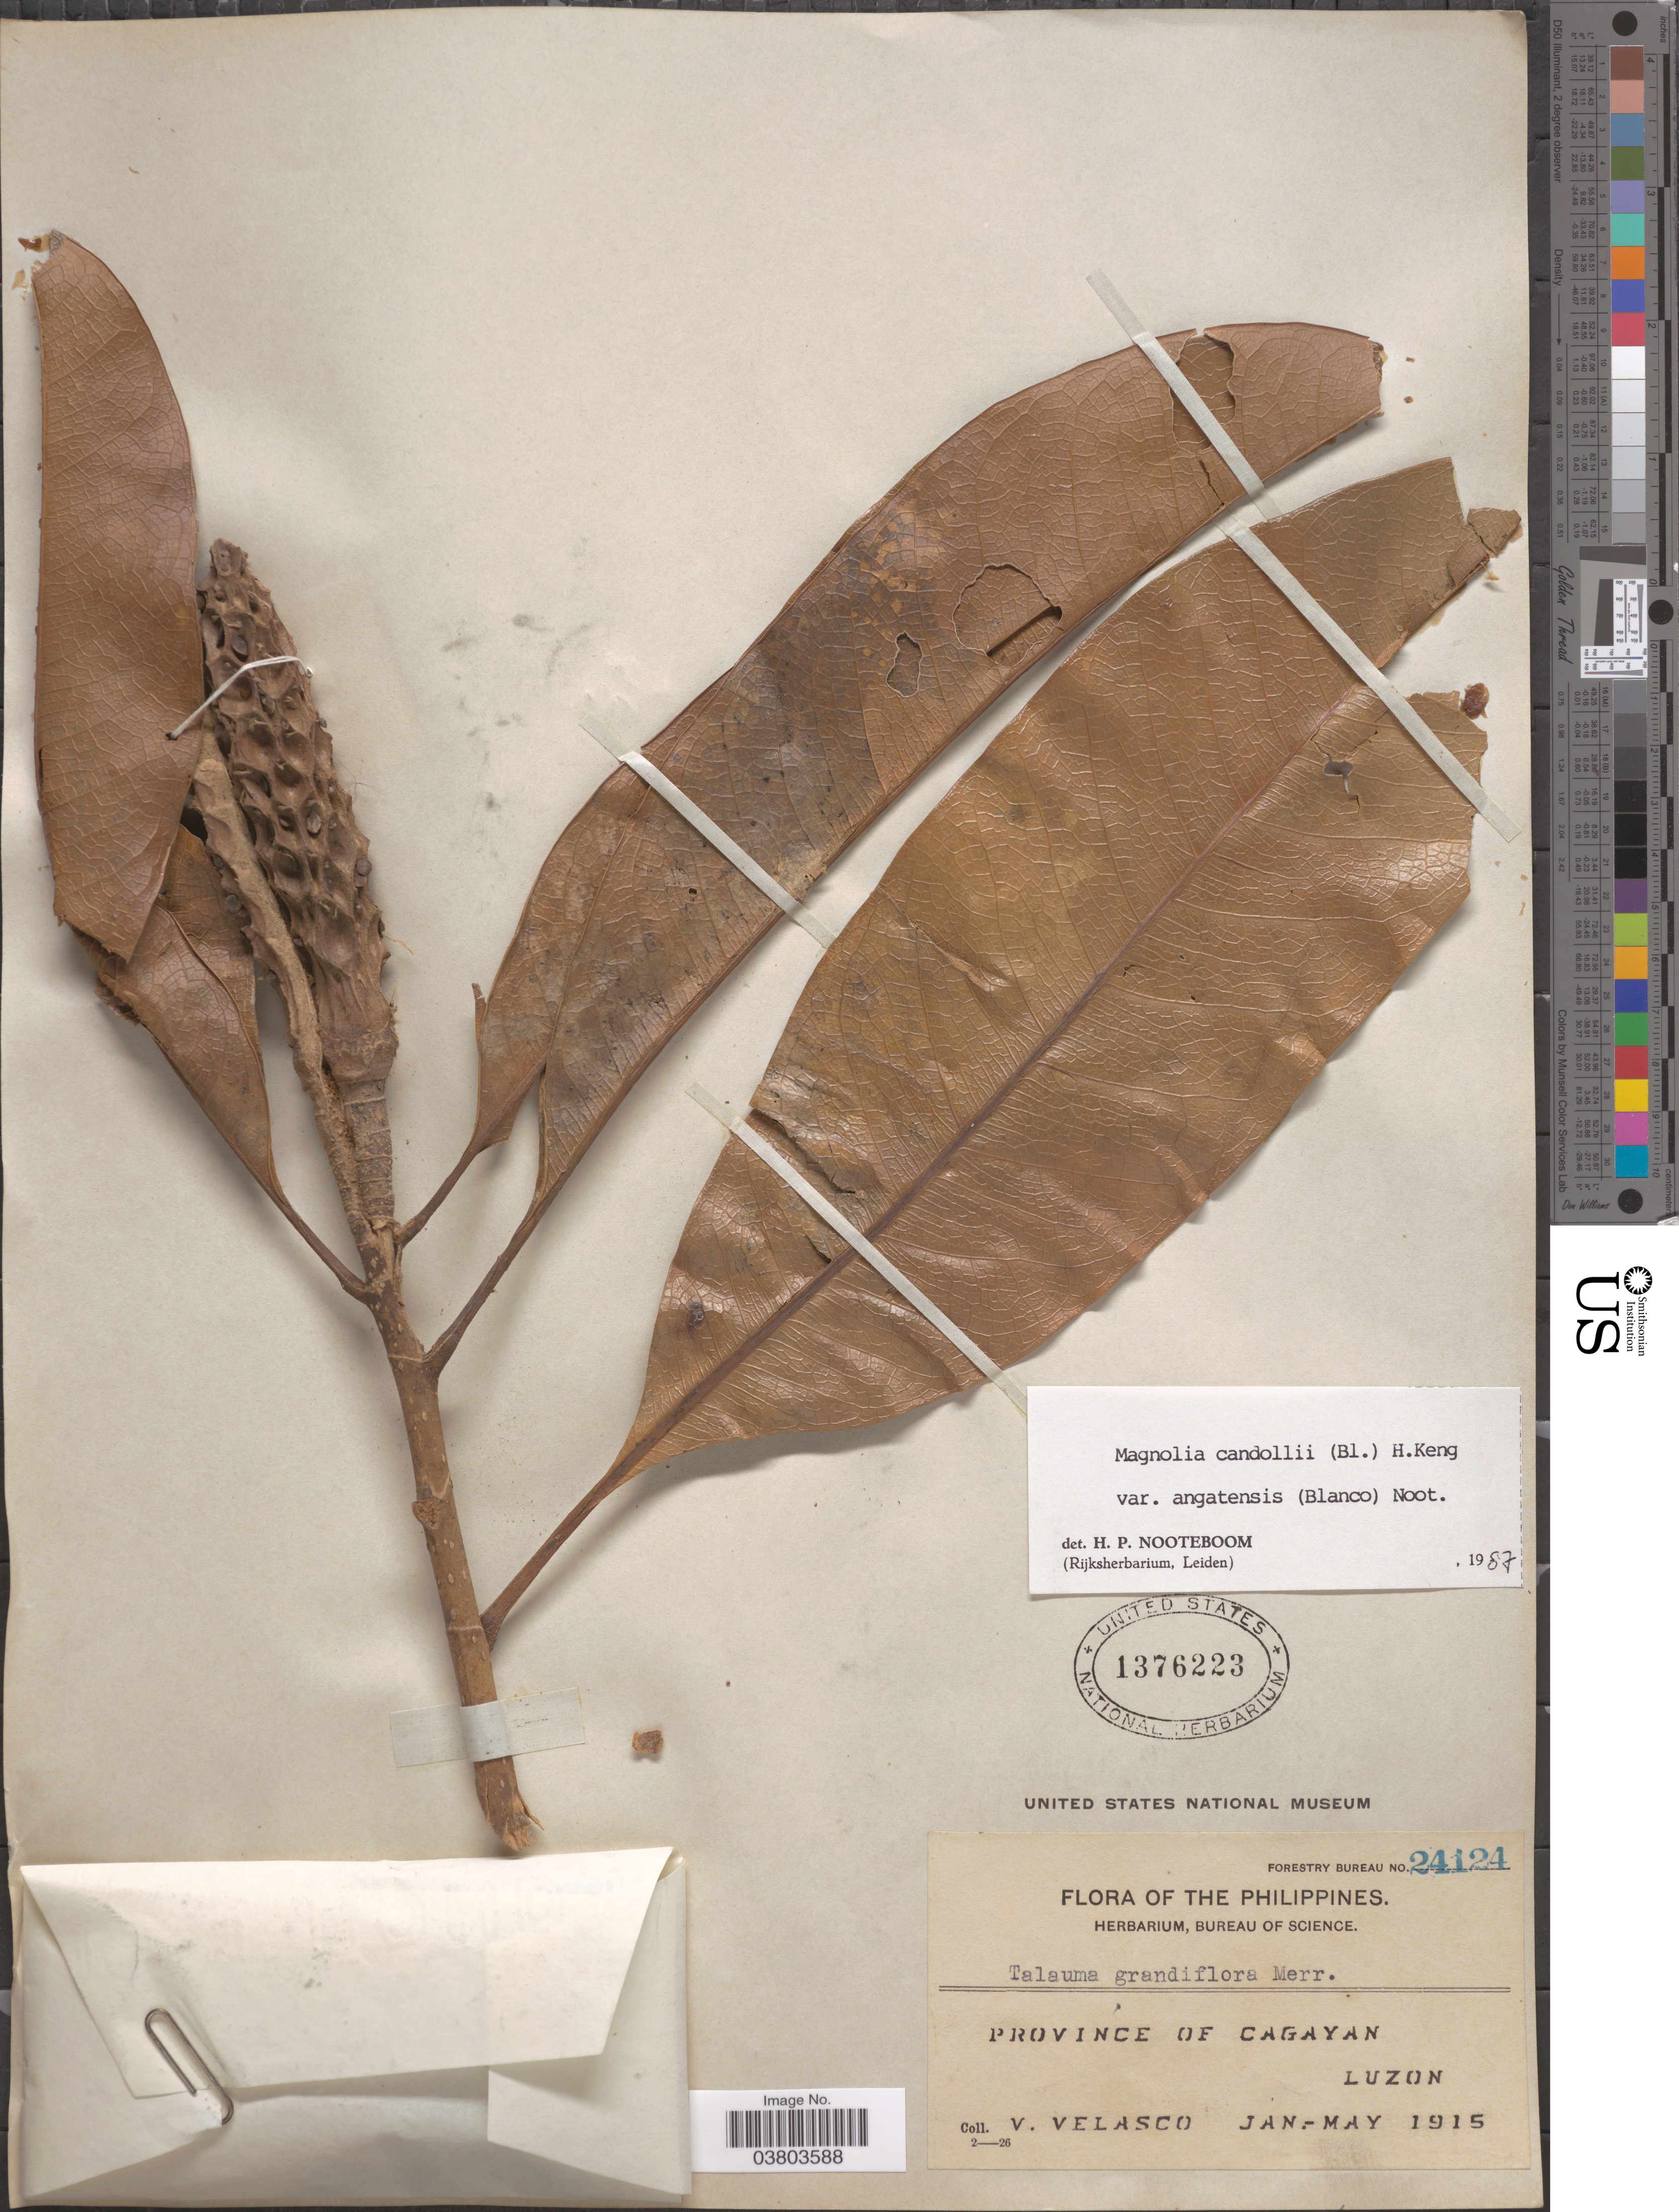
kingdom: Plantae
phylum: Tracheophyta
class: Magnoliopsida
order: Magnoliales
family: Magnoliaceae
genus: Magnolia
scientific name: Magnolia candollei var. angatensis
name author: (Blanco) Noot.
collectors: V. Velasco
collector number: Forestry Bureau 24124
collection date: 1915-01/1915-05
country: Philippines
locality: Province of Cagayan. Luzon.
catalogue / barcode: US 1376223